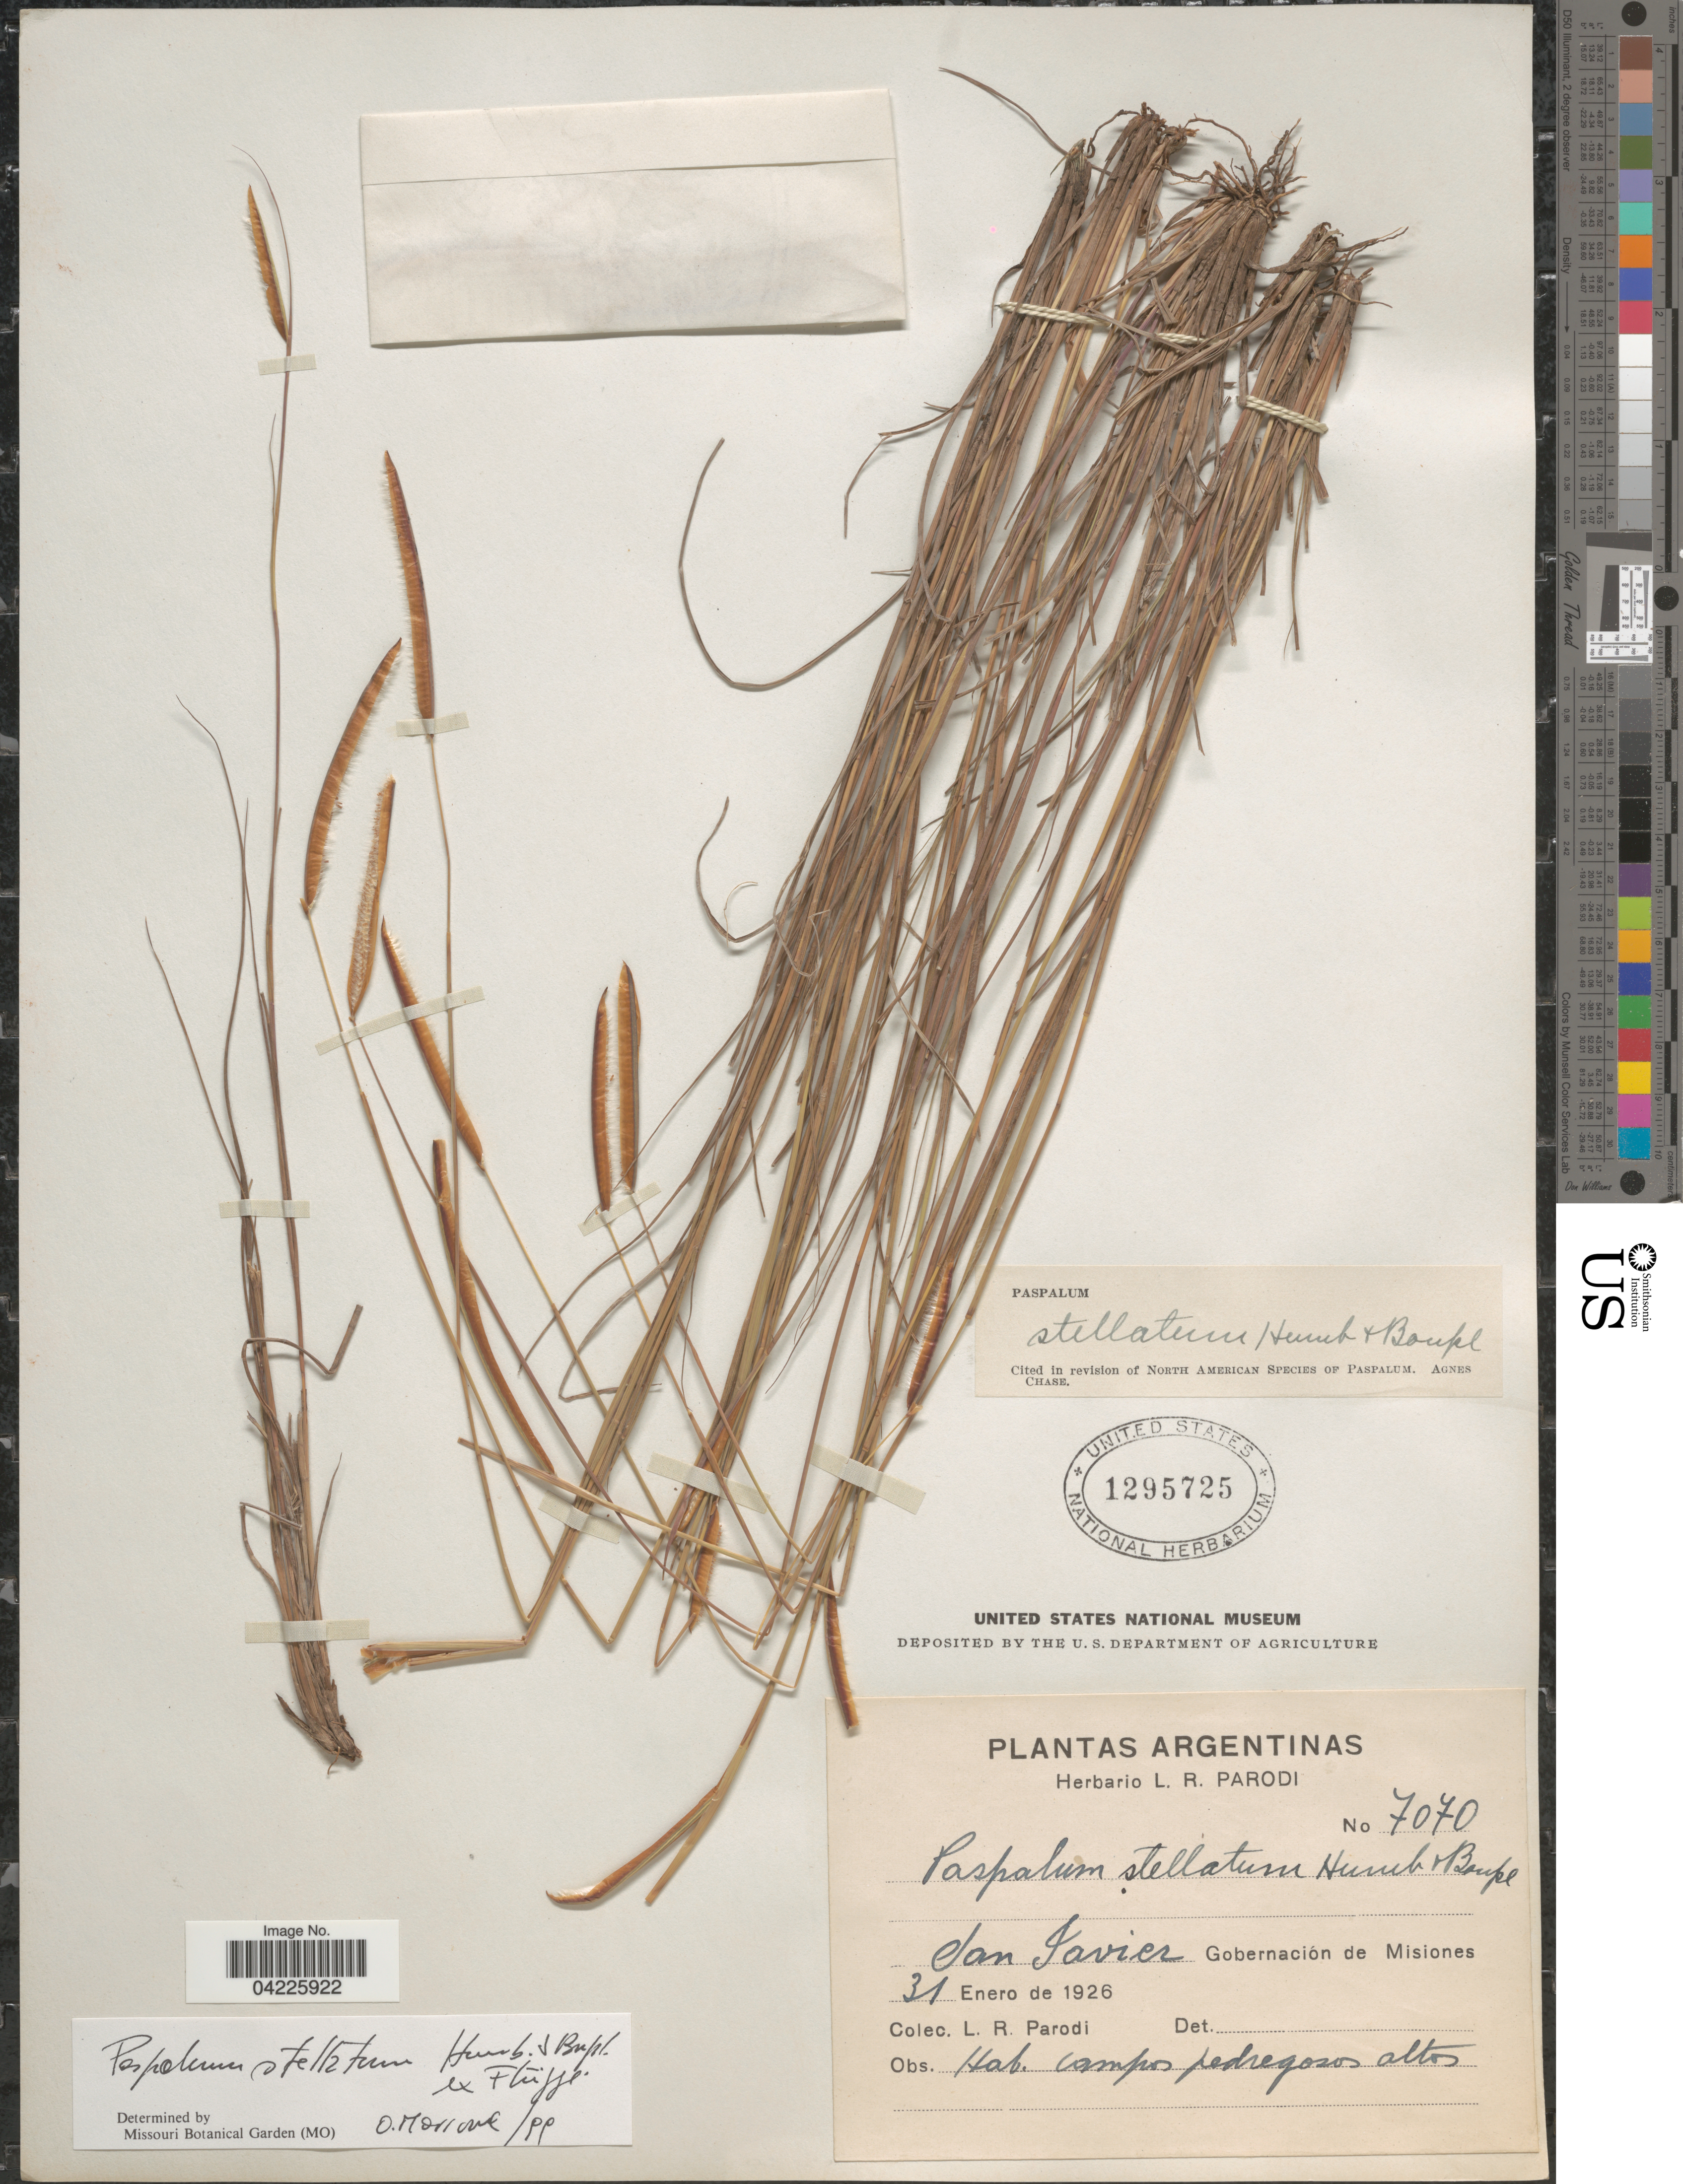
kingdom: Plantae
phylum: Tracheophyta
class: Liliopsida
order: Poales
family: Poaceae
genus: Paspalum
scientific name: Paspalum stellatum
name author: Humb. & Bonpl. ex Flüggé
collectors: L. R. Parodi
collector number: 7070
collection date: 1926-01-31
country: Argentina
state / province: Misiones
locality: San Javier. Gobernación de Misiones.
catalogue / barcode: US 1295725